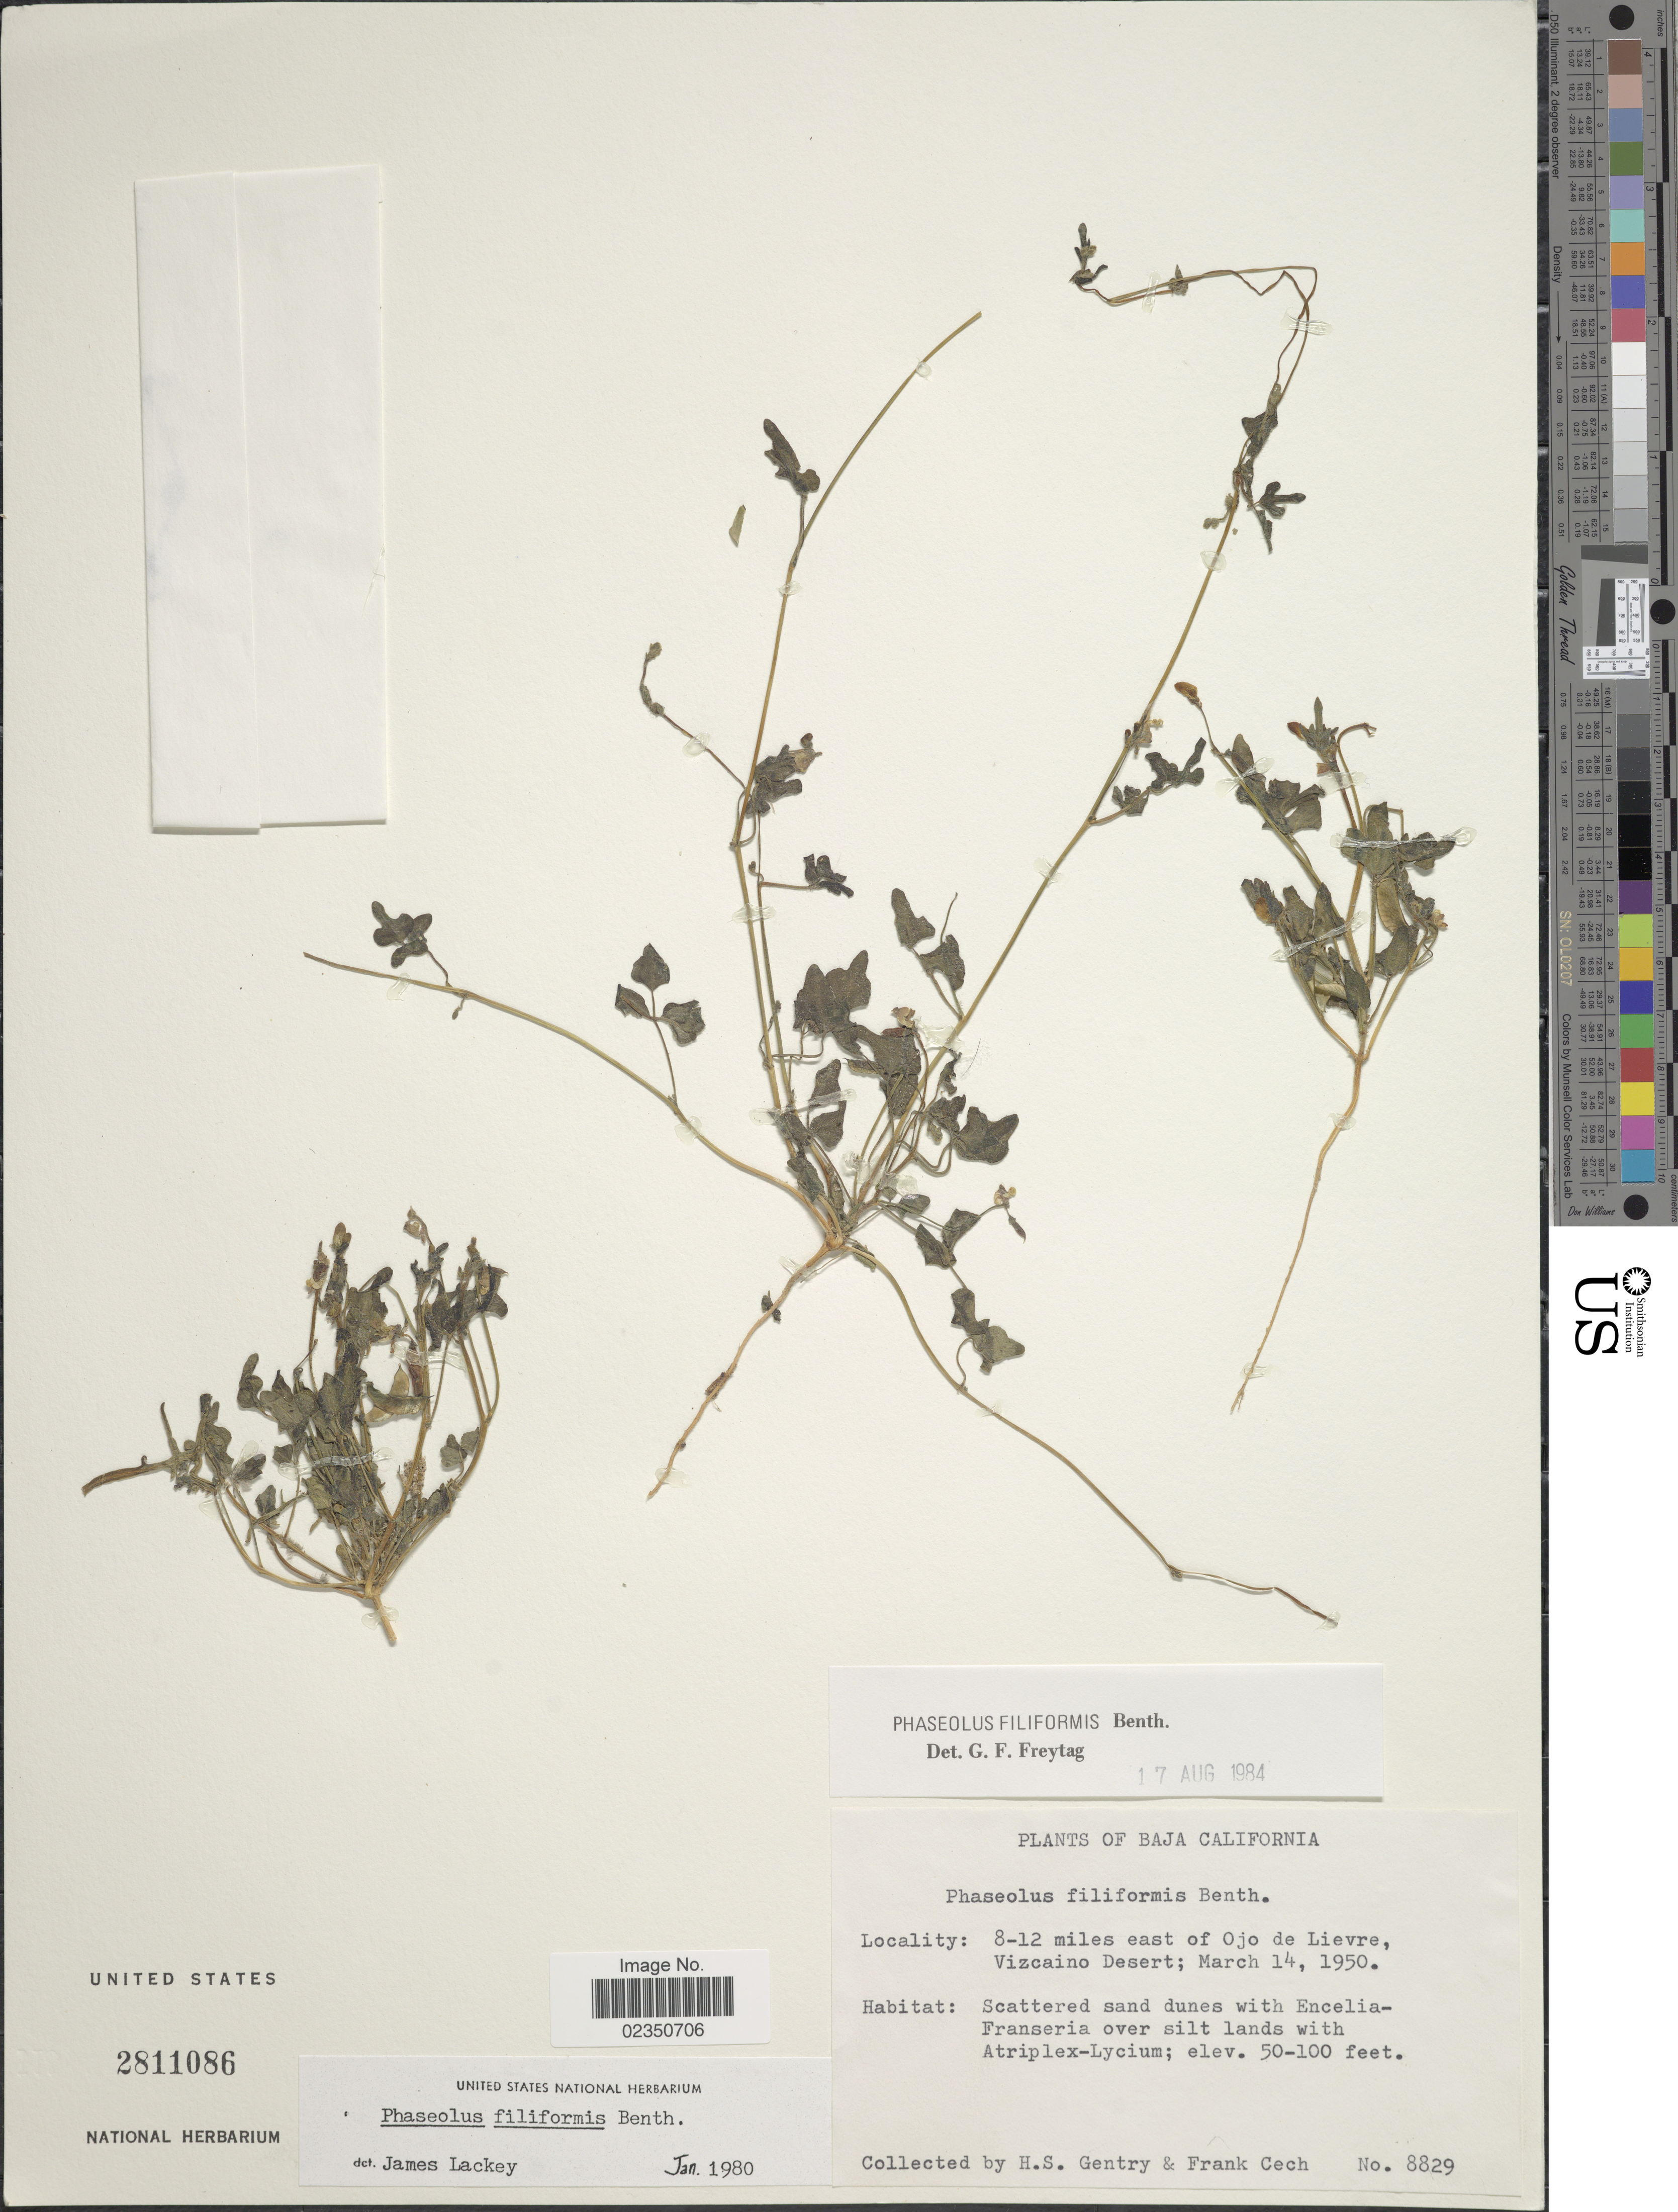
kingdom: Plantae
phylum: Tracheophyta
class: Magnoliopsida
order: Fabales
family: Fabaceae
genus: Phaseolus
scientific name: Phaseolus filiformis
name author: Benth.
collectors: H. S. Gentry & F. Cech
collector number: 8829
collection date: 1950-03-14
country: Mexico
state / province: Baja California Sur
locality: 8-12 miles east of Ojo de Lievre, Vizcaino Desert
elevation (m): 15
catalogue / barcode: US 2811086